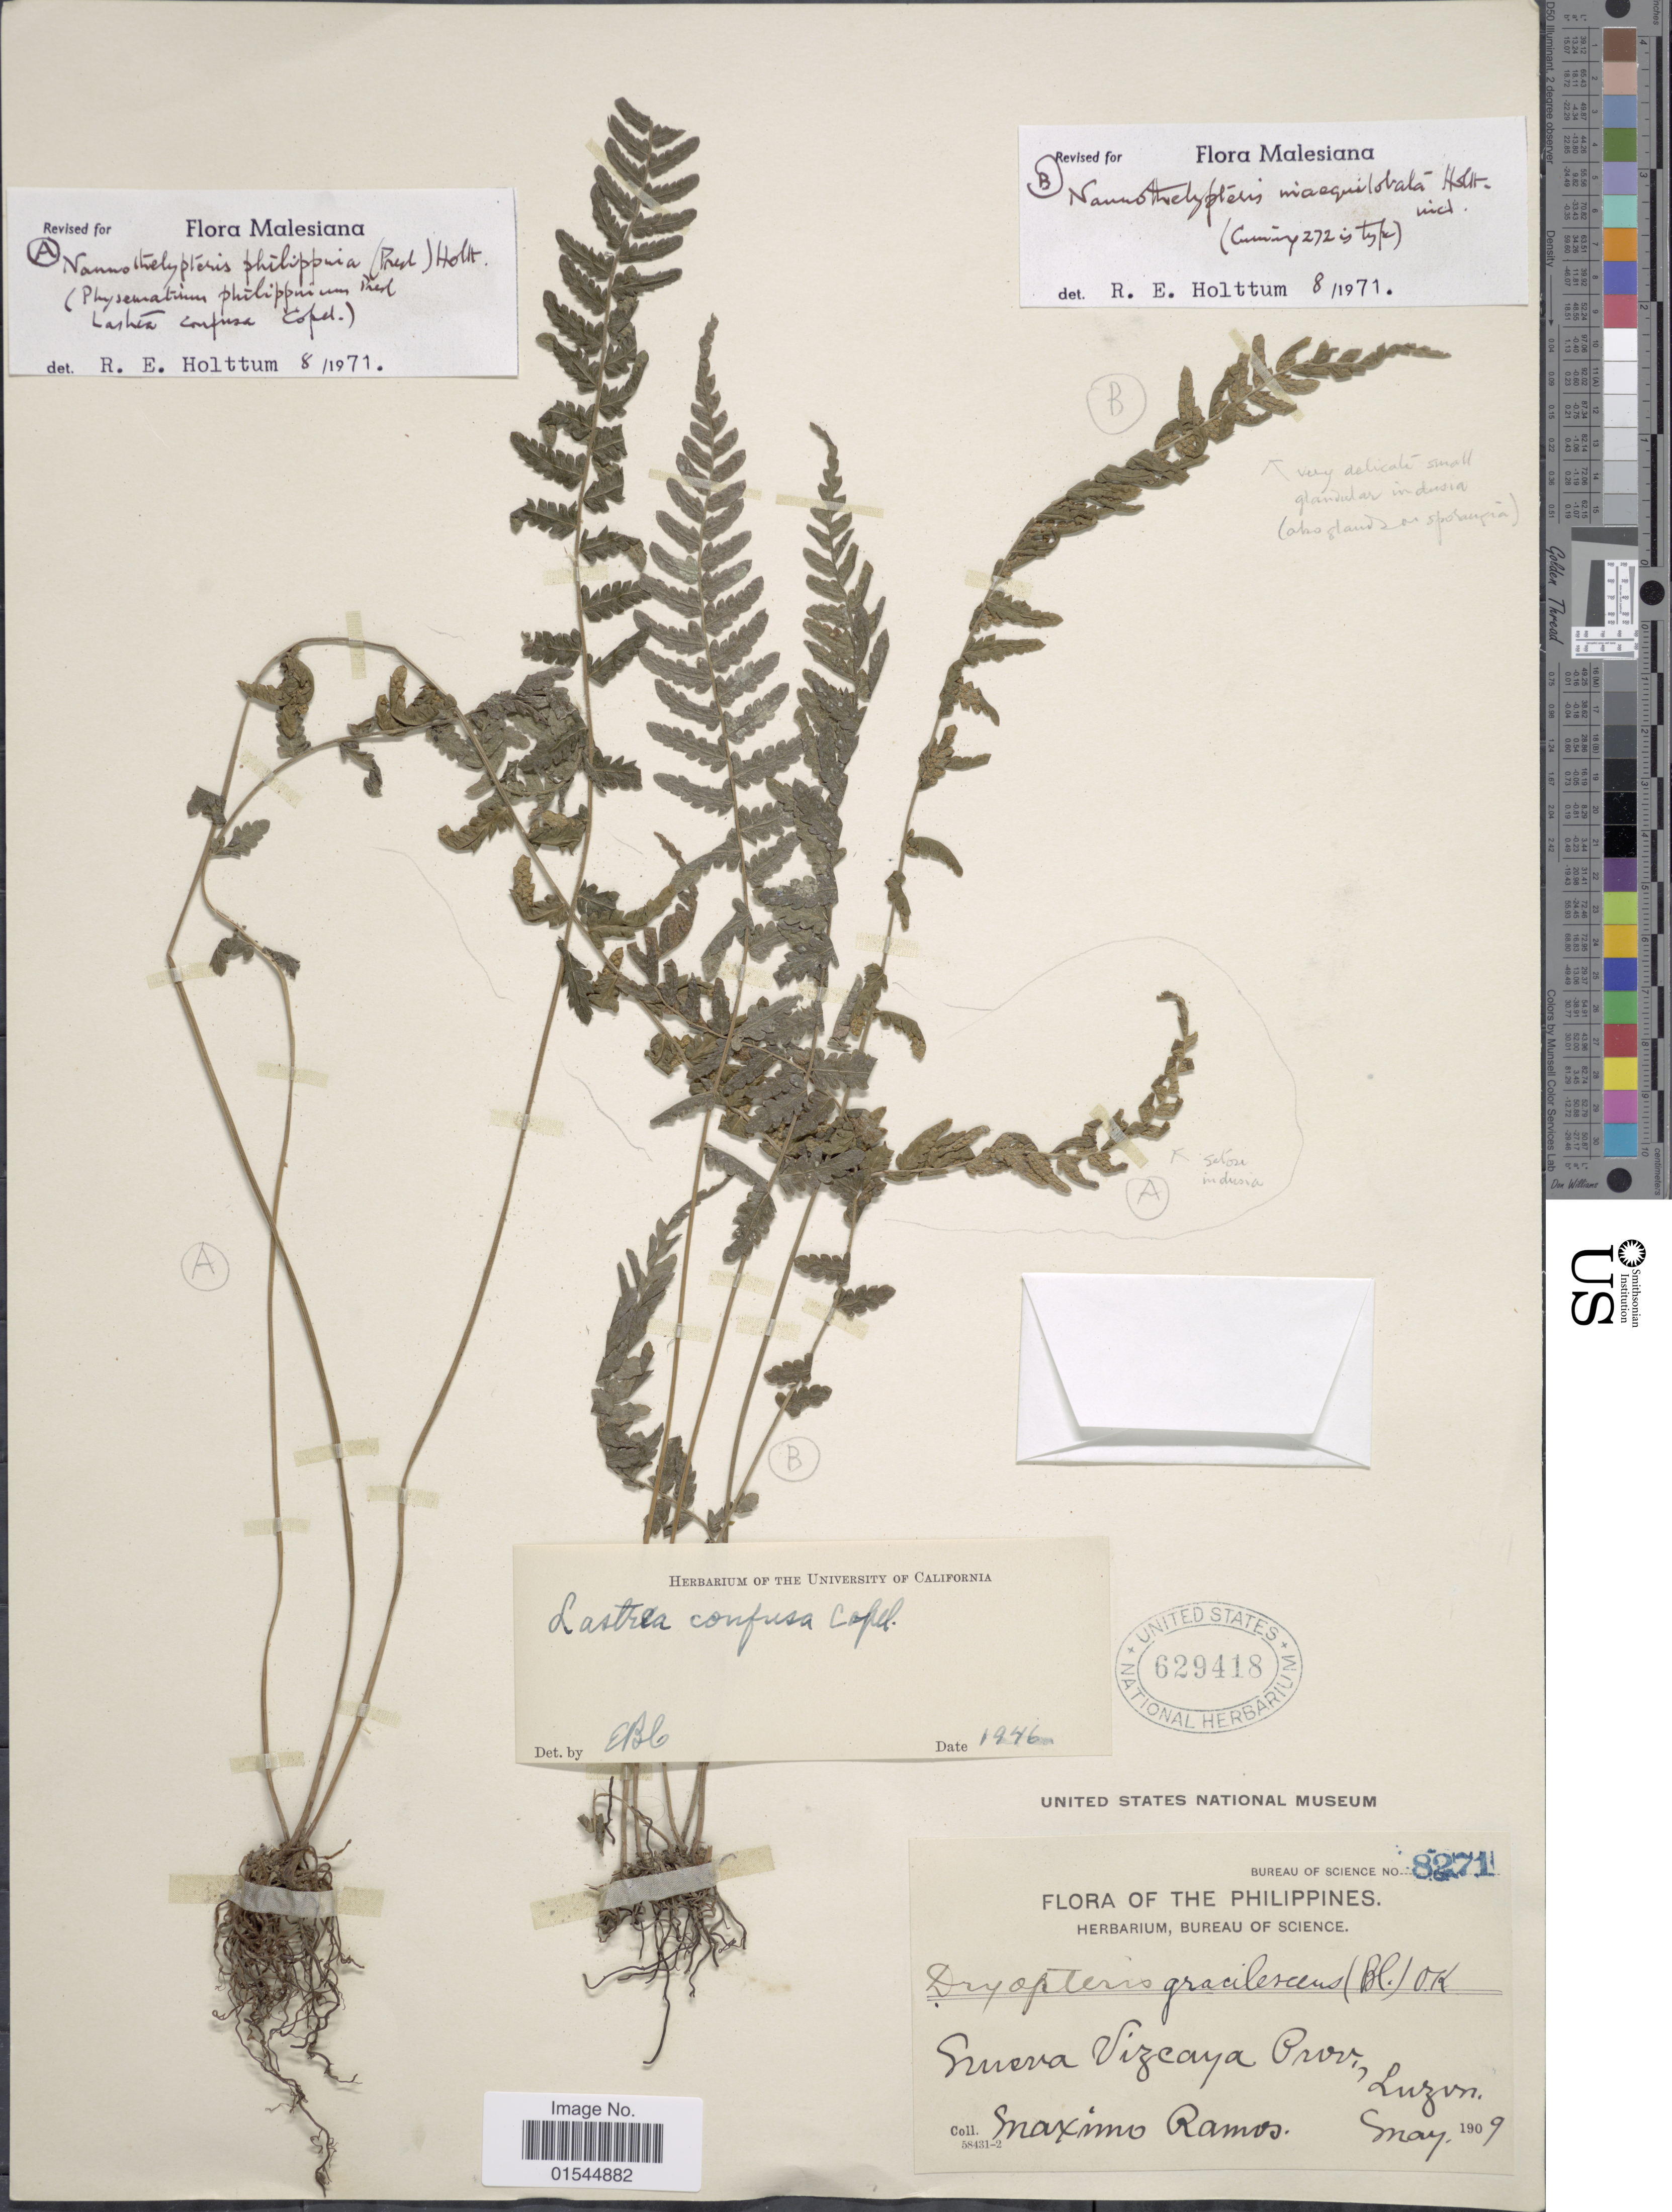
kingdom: Plantae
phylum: Tracheophyta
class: Polypodiopsida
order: Polypodiales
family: Thelypteridaceae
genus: Sphaerostephanos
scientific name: Sphaerostephanos confusa (Copel.) comb. ined.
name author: (Copel.)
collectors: M. Ramos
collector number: Bureau of Science 8271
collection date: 1909-05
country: Philippines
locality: Nueva Vizcaya Prov., Luzon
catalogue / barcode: US 629418